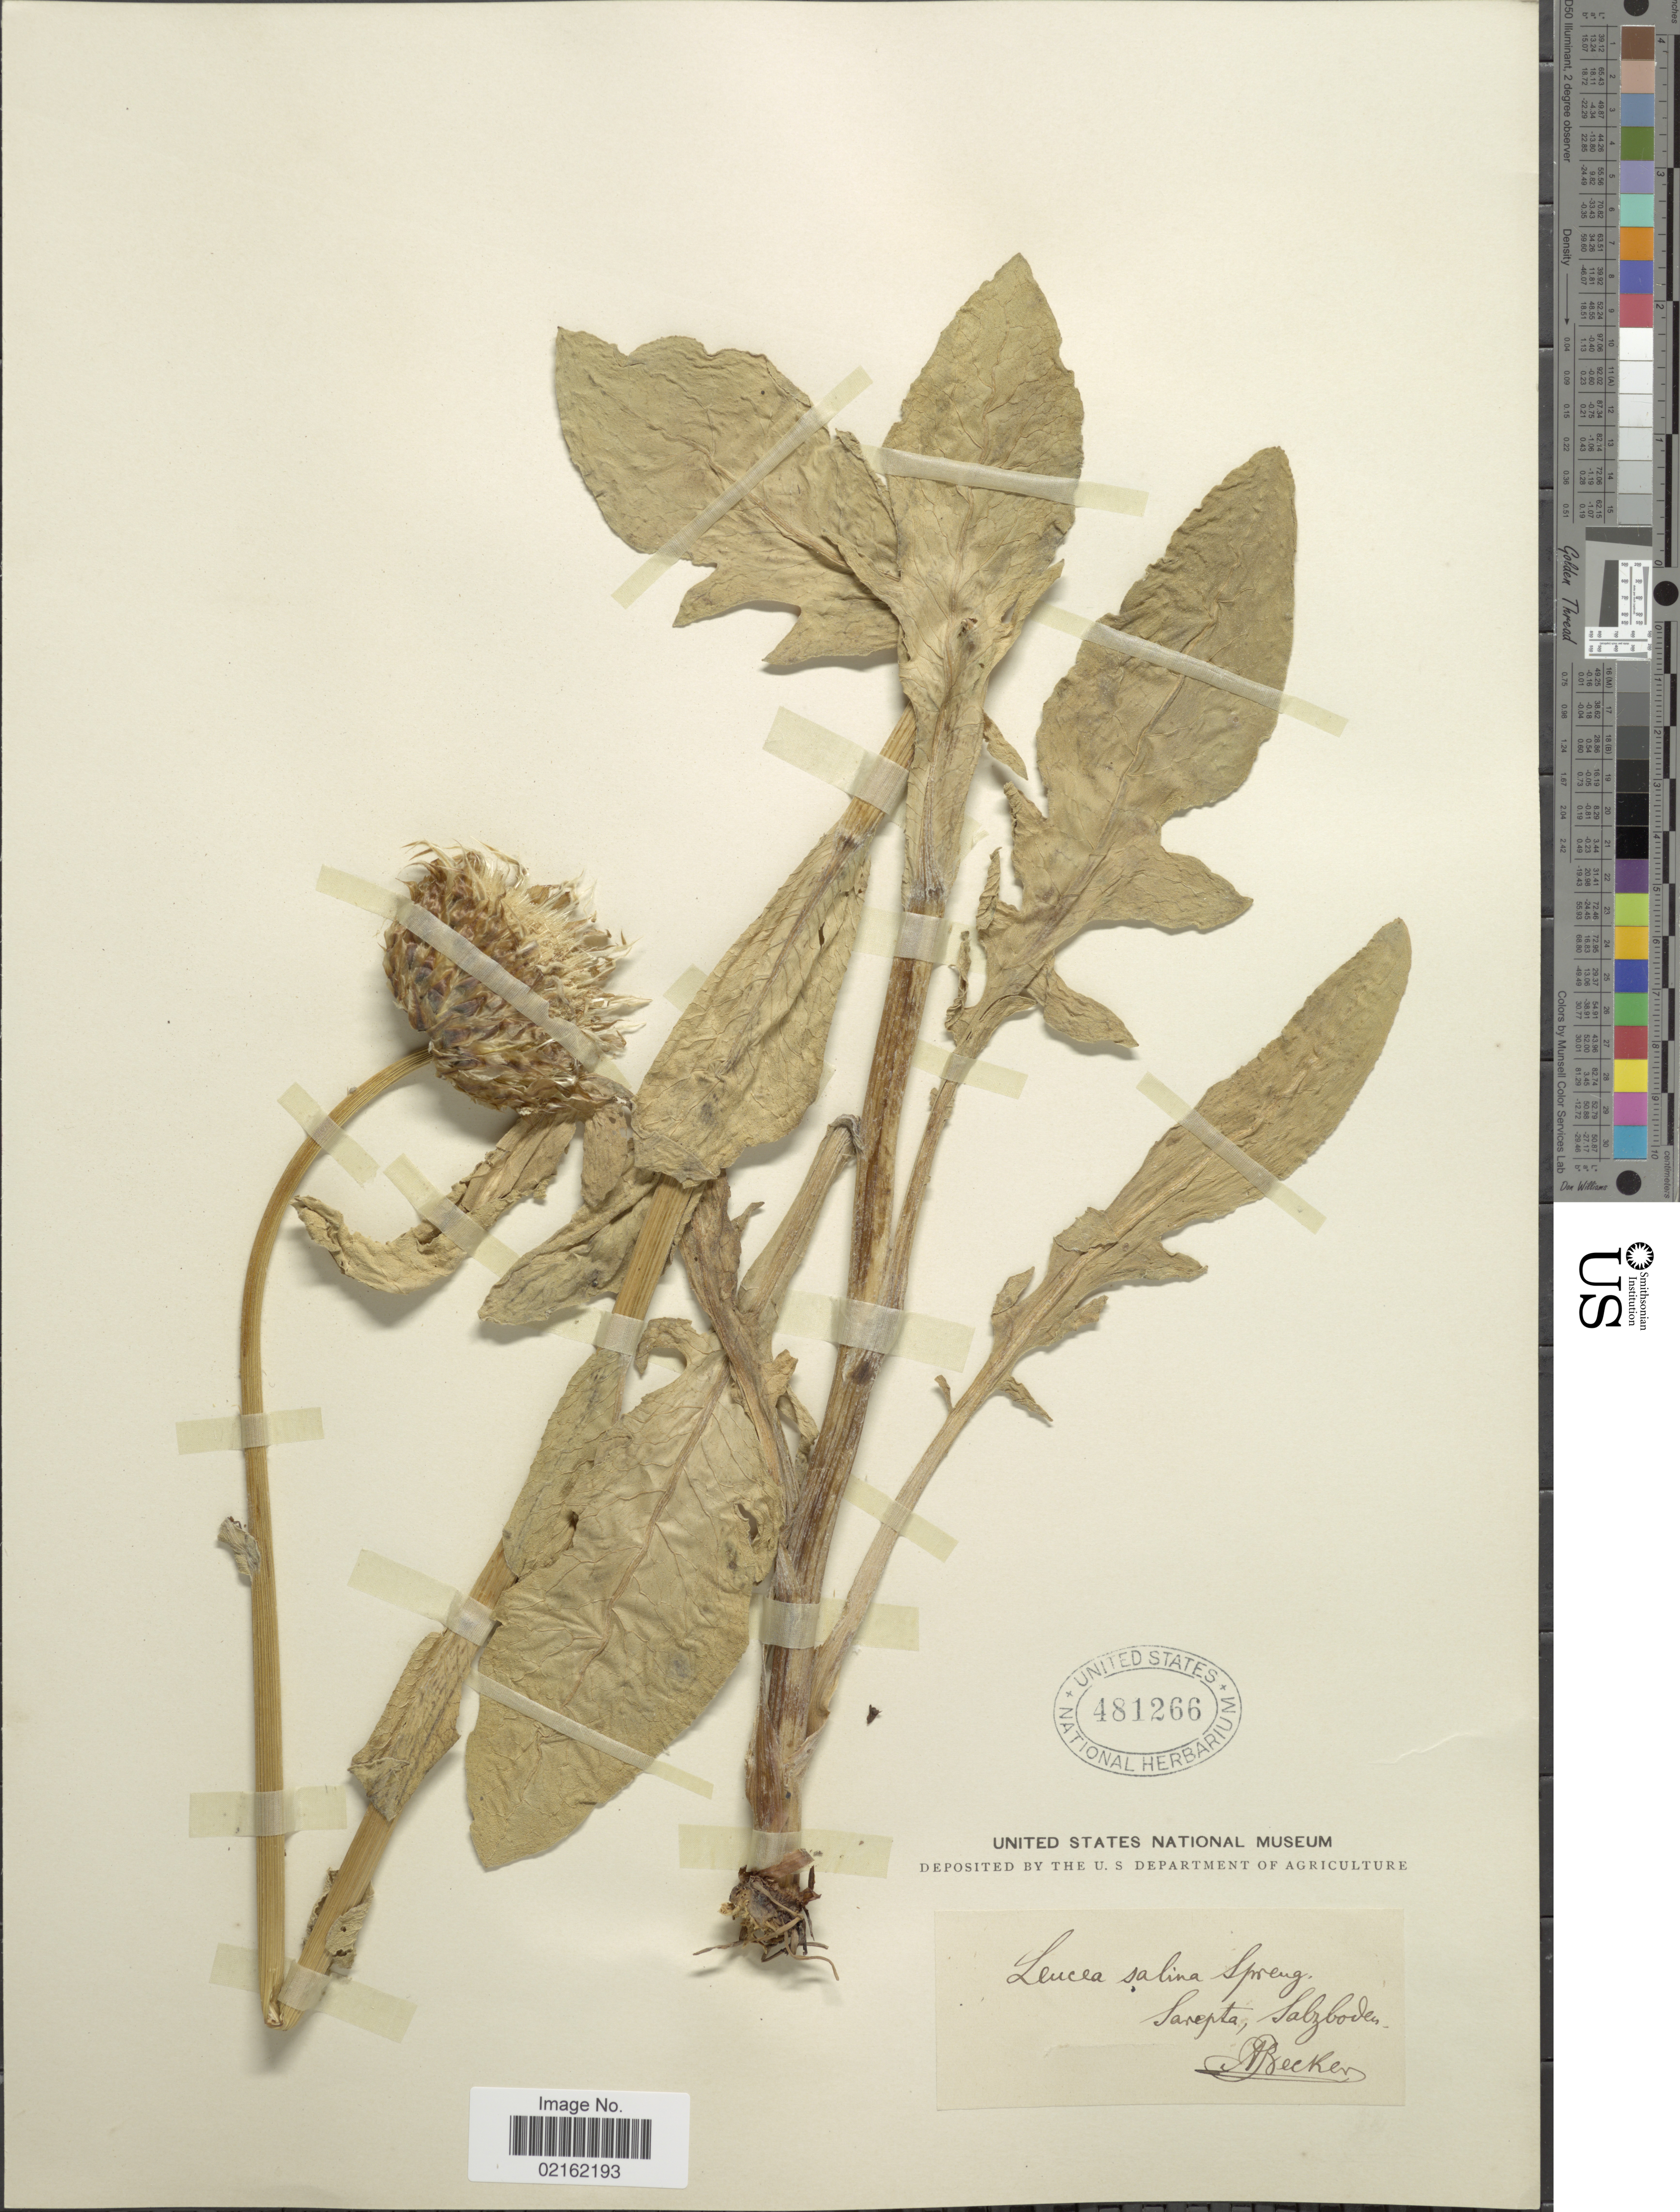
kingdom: Plantae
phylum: Tracheophyta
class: Magnoliopsida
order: Asterales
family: Asteraceae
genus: Centaurea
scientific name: Centaurea salina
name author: Spreng.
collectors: A. Becker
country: Russian Federation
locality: Sarepta, Salzboden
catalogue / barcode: US 481266